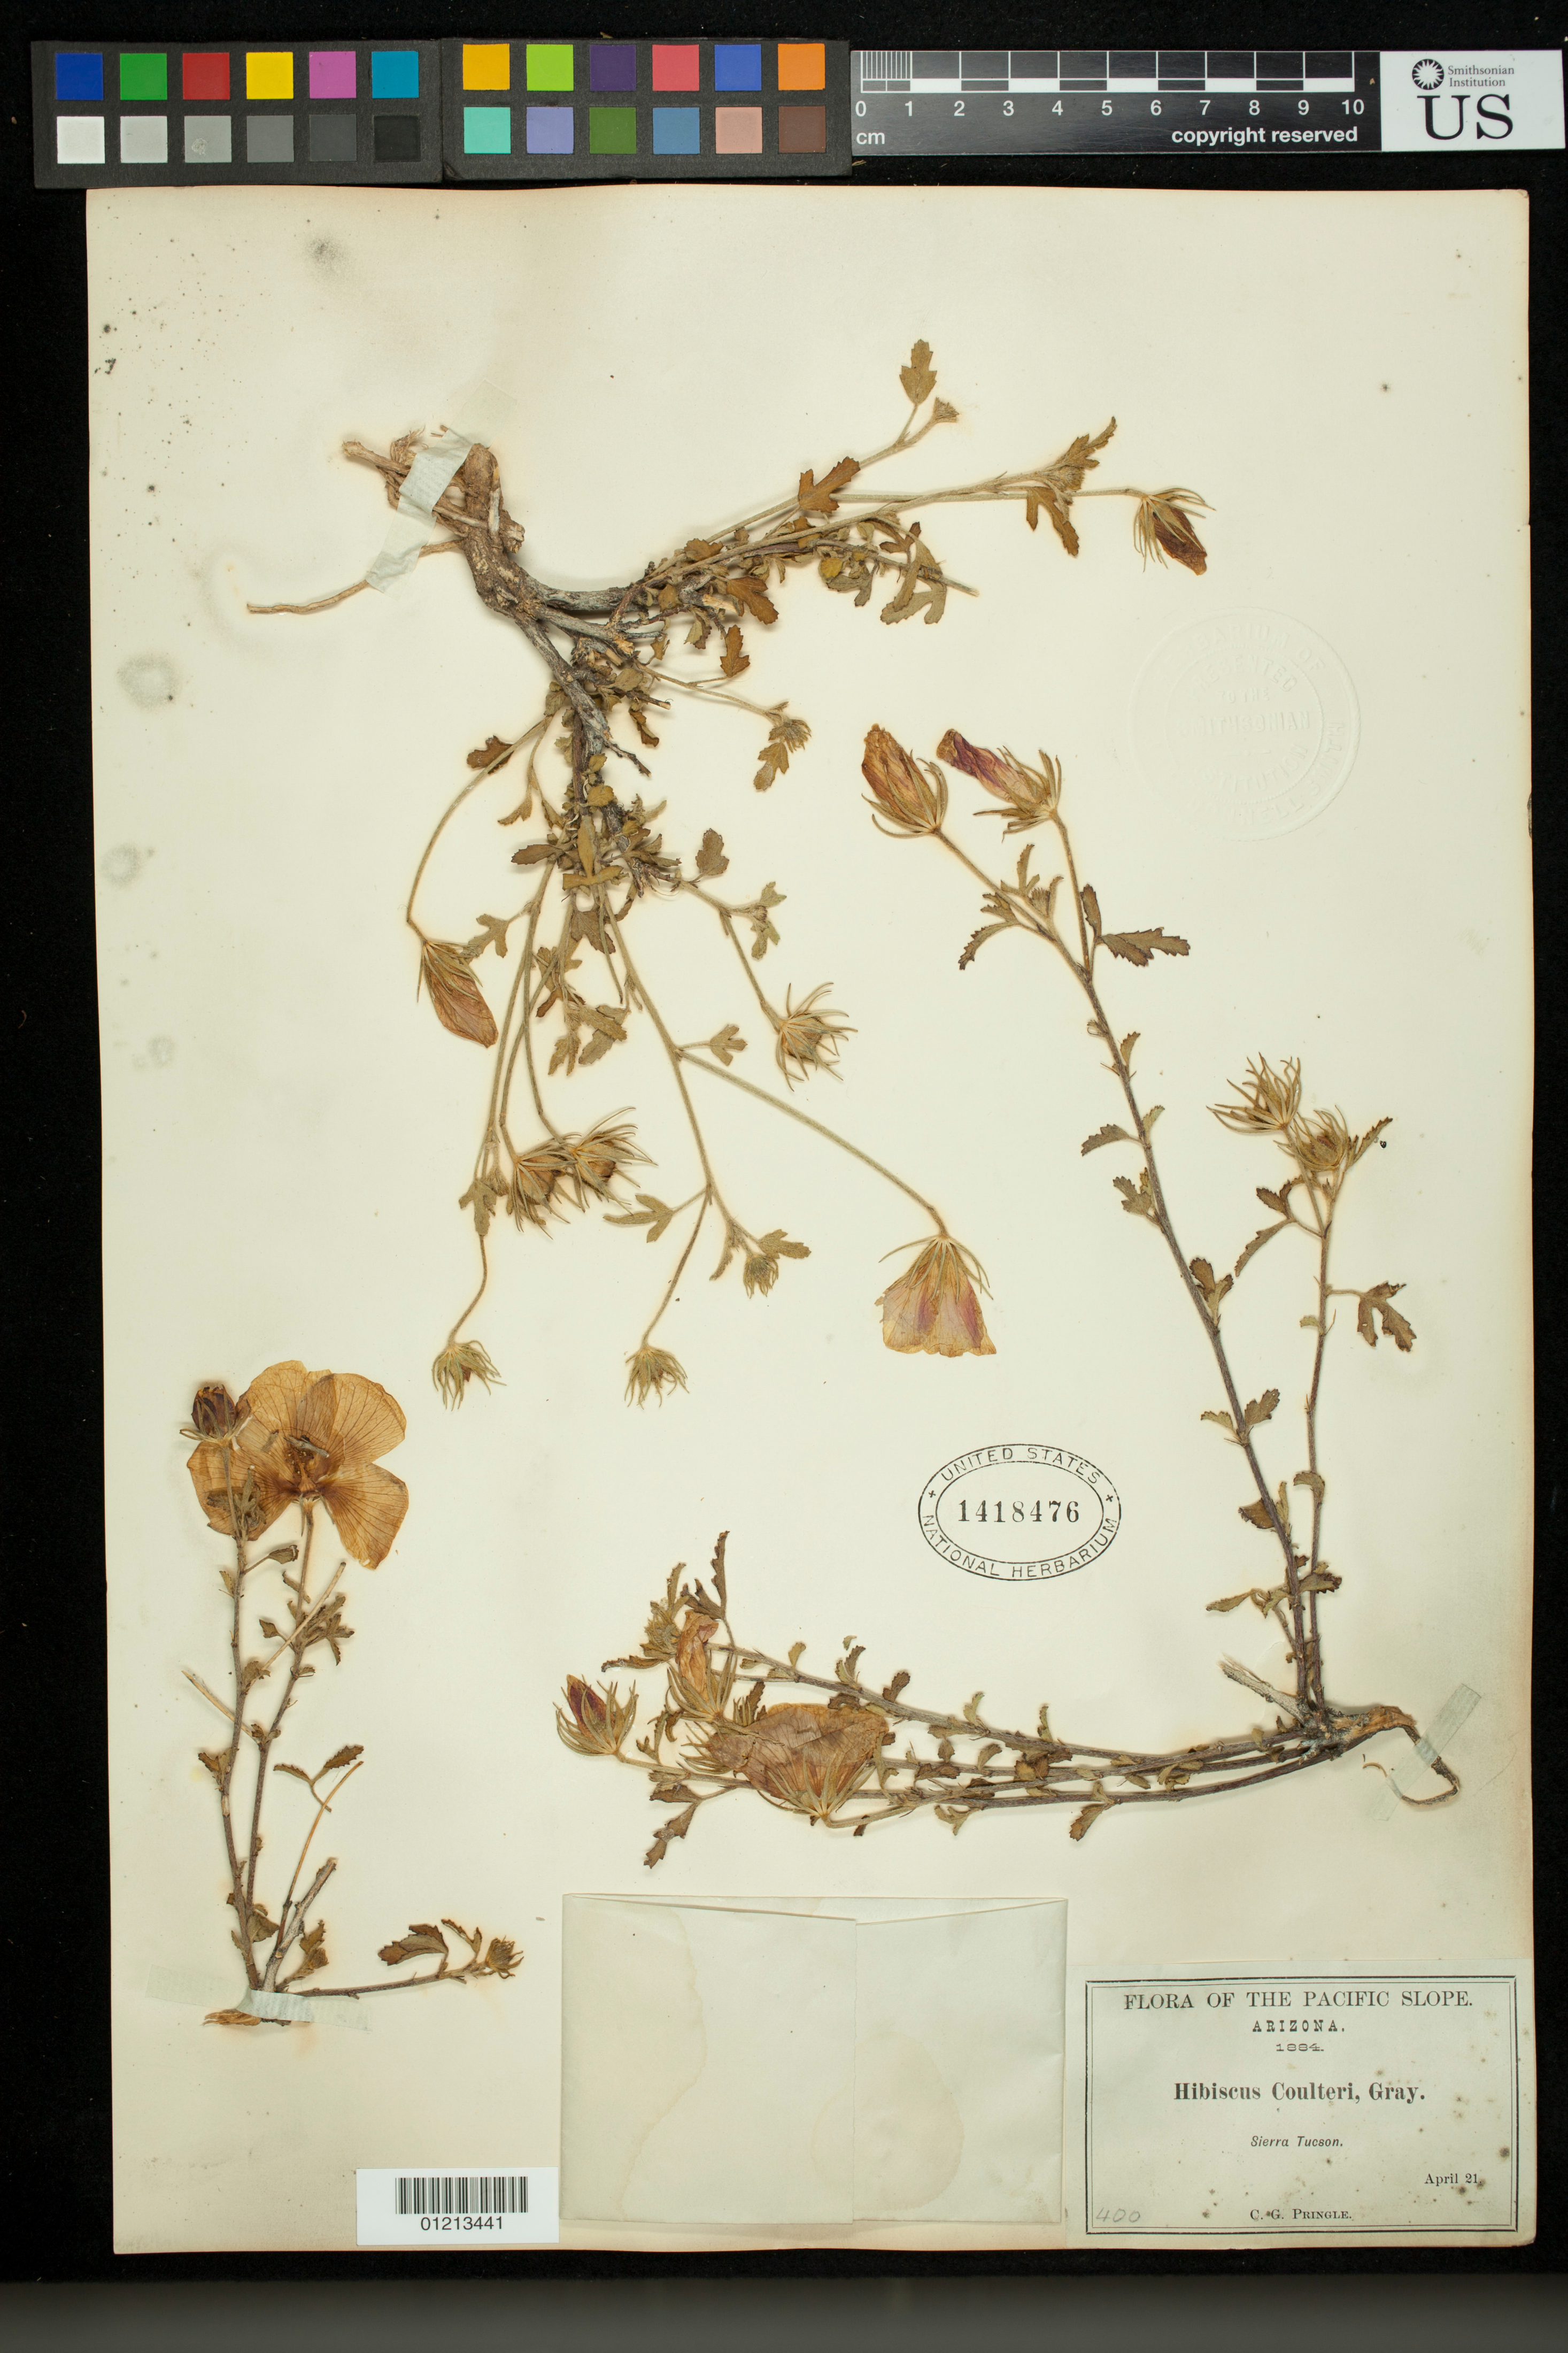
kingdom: Plantae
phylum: Tracheophyta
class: Magnoliopsida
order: Malvales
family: Malvaceae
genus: Hibiscus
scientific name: Hibiscus coulteri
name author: Harv. ex A. Gray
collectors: C. G. Pringle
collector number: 400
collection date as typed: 21 Apr 1884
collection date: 1884-04-21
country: United States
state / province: Arizona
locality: Sierra Tucson.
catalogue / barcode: US 1418476